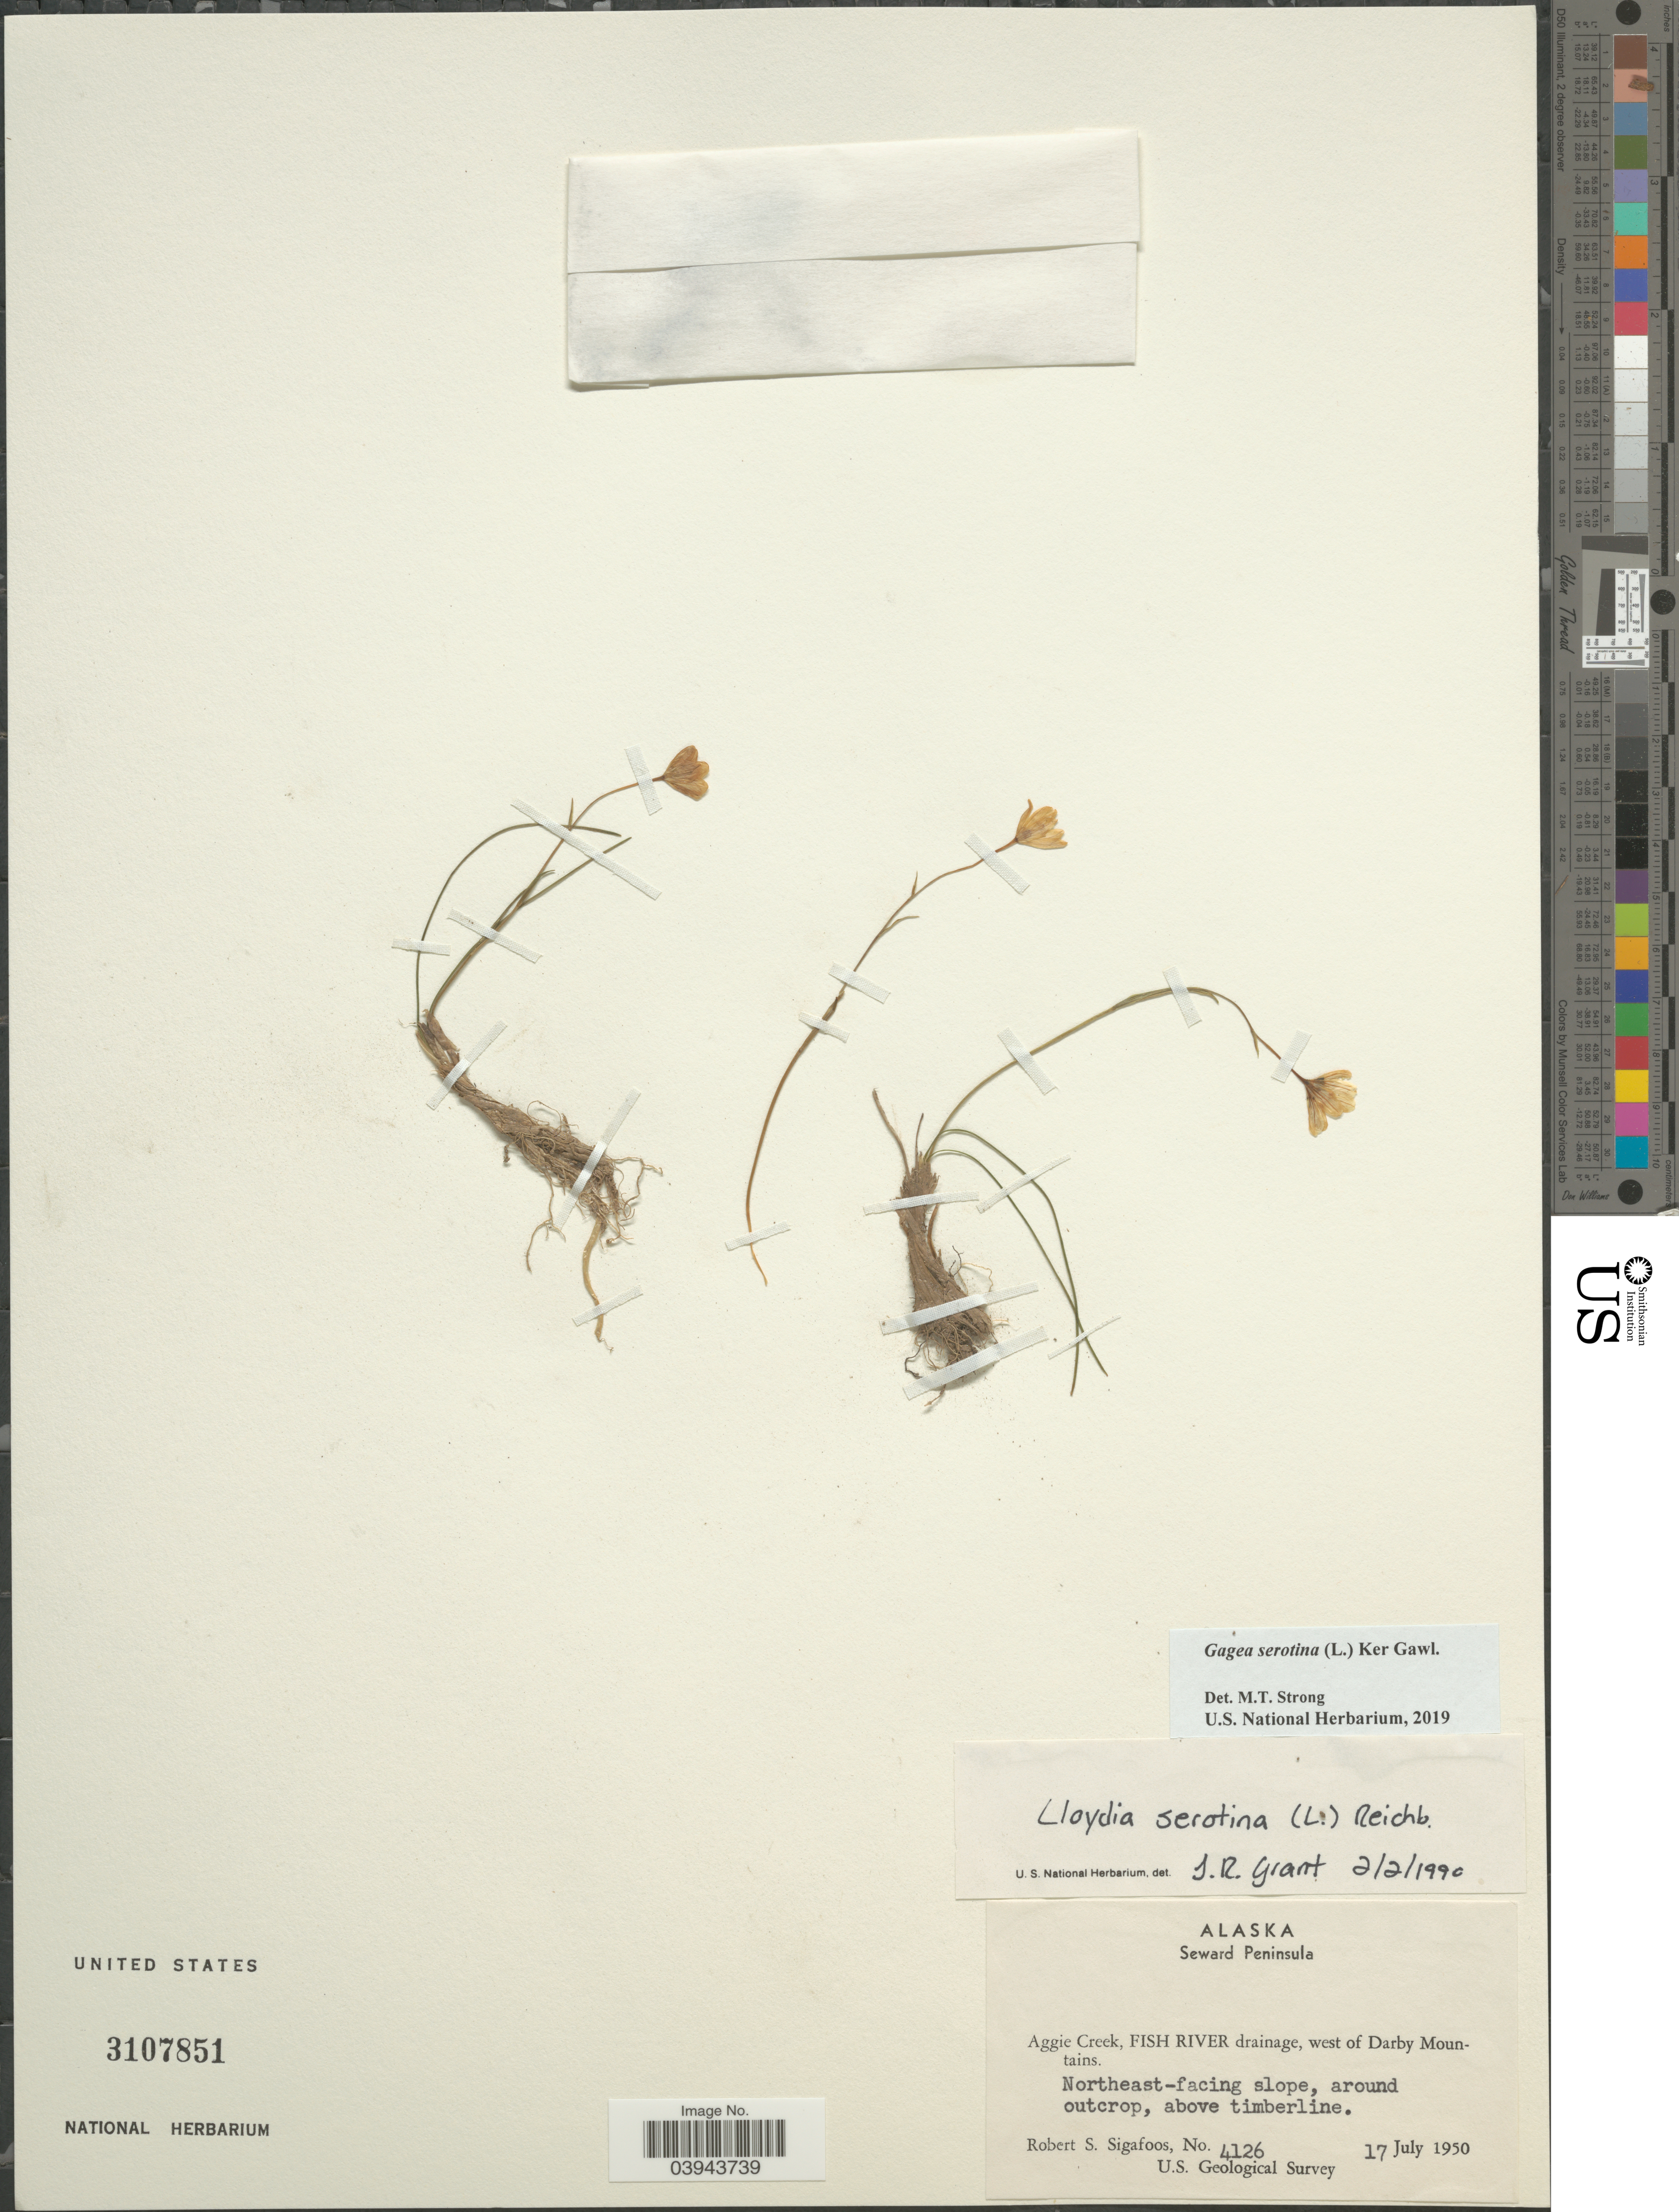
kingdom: Plantae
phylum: Tracheophyta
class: Liliopsida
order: Liliales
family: Liliaceae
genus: Lloydia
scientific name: Lloydia serotina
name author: (L.) Salisb. ex Rchb.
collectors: R. Sigafoos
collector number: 4126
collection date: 1950-07-17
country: United States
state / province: Alaska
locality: Seward Peninsula. Aggie Creek, Fish River drainage, west of Darby Mountains. Northeast-facing slope.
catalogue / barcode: US 3107851